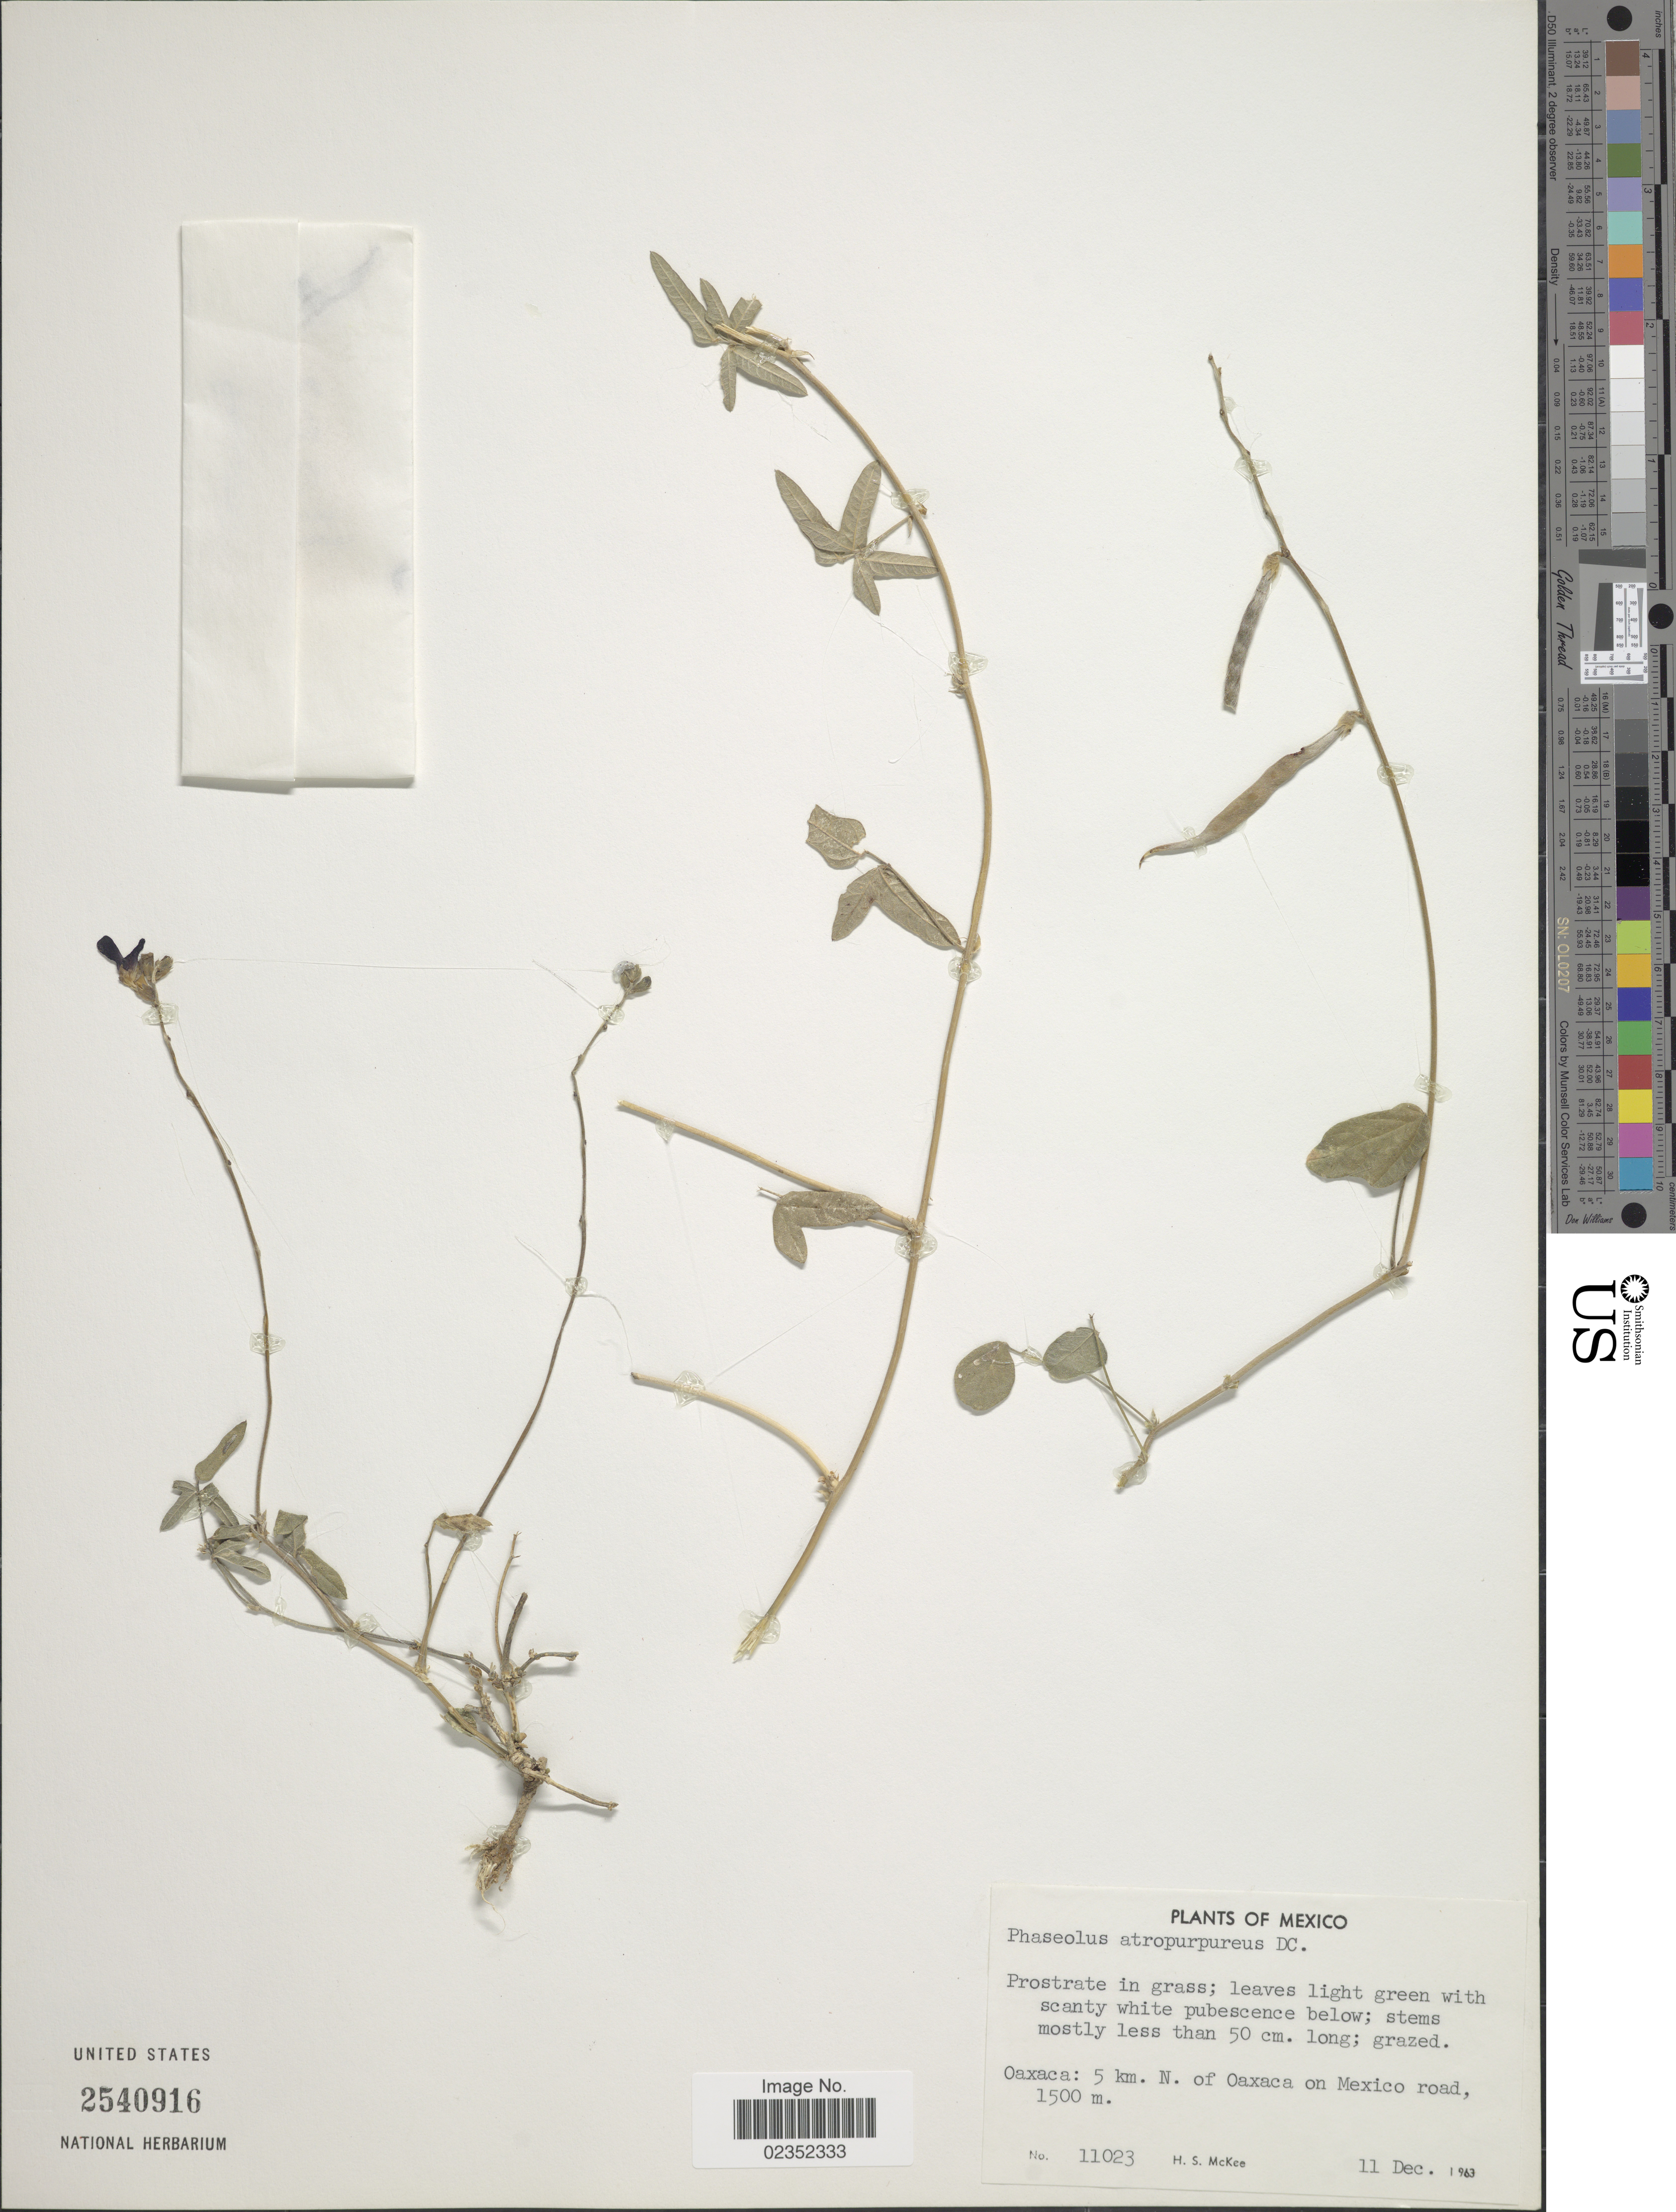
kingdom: Plantae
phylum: Tracheophyta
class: Magnoliopsida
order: Fabales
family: Fabaceae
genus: Macroptilium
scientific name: Macroptilium atropurpureum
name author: (DC.) Urb.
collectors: H. S. McKee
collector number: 11023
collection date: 1963-12-11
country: Mexico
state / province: Oaxaca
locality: Oaxaca: 5 km. N. of Oaxaca on Mexico road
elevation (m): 1500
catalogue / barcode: US 2540916